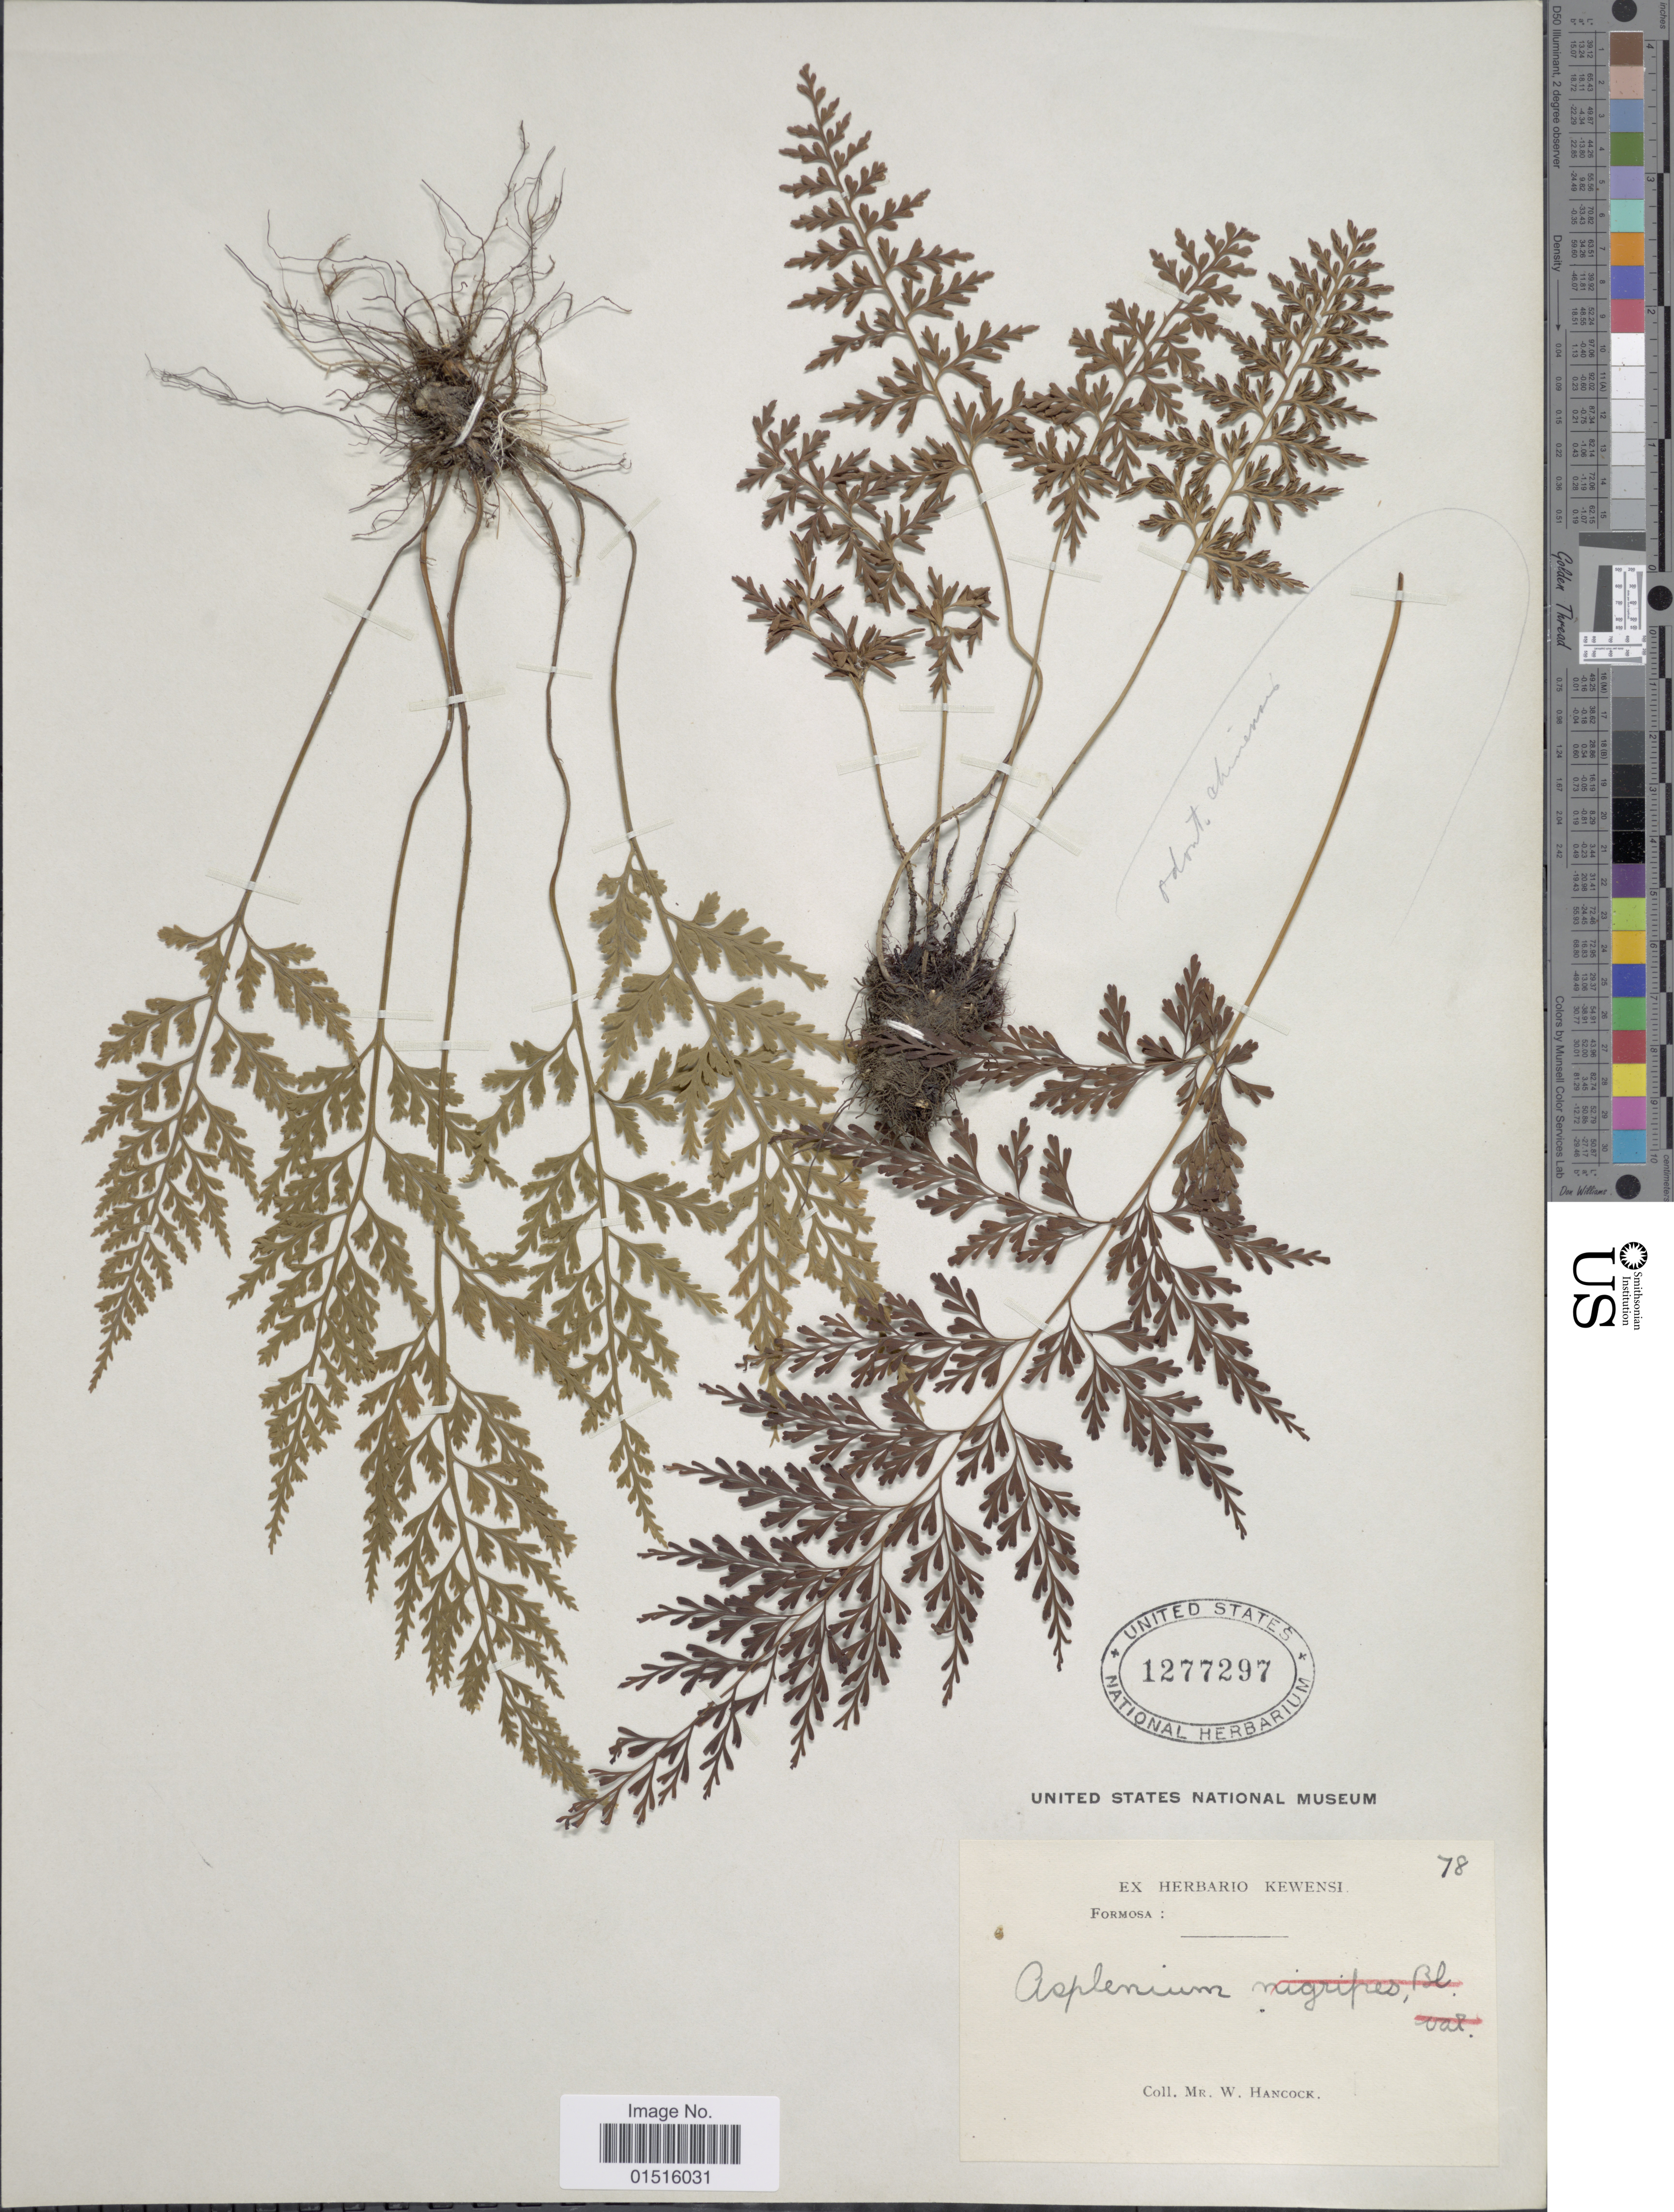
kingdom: Plantae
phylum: Tracheophyta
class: Polypodiopsida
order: Polypodiales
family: Aspleniaceae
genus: Asplenium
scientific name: Asplenium sp.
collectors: W. Hancock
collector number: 78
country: Taiwan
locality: Formosa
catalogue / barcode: US 1277297